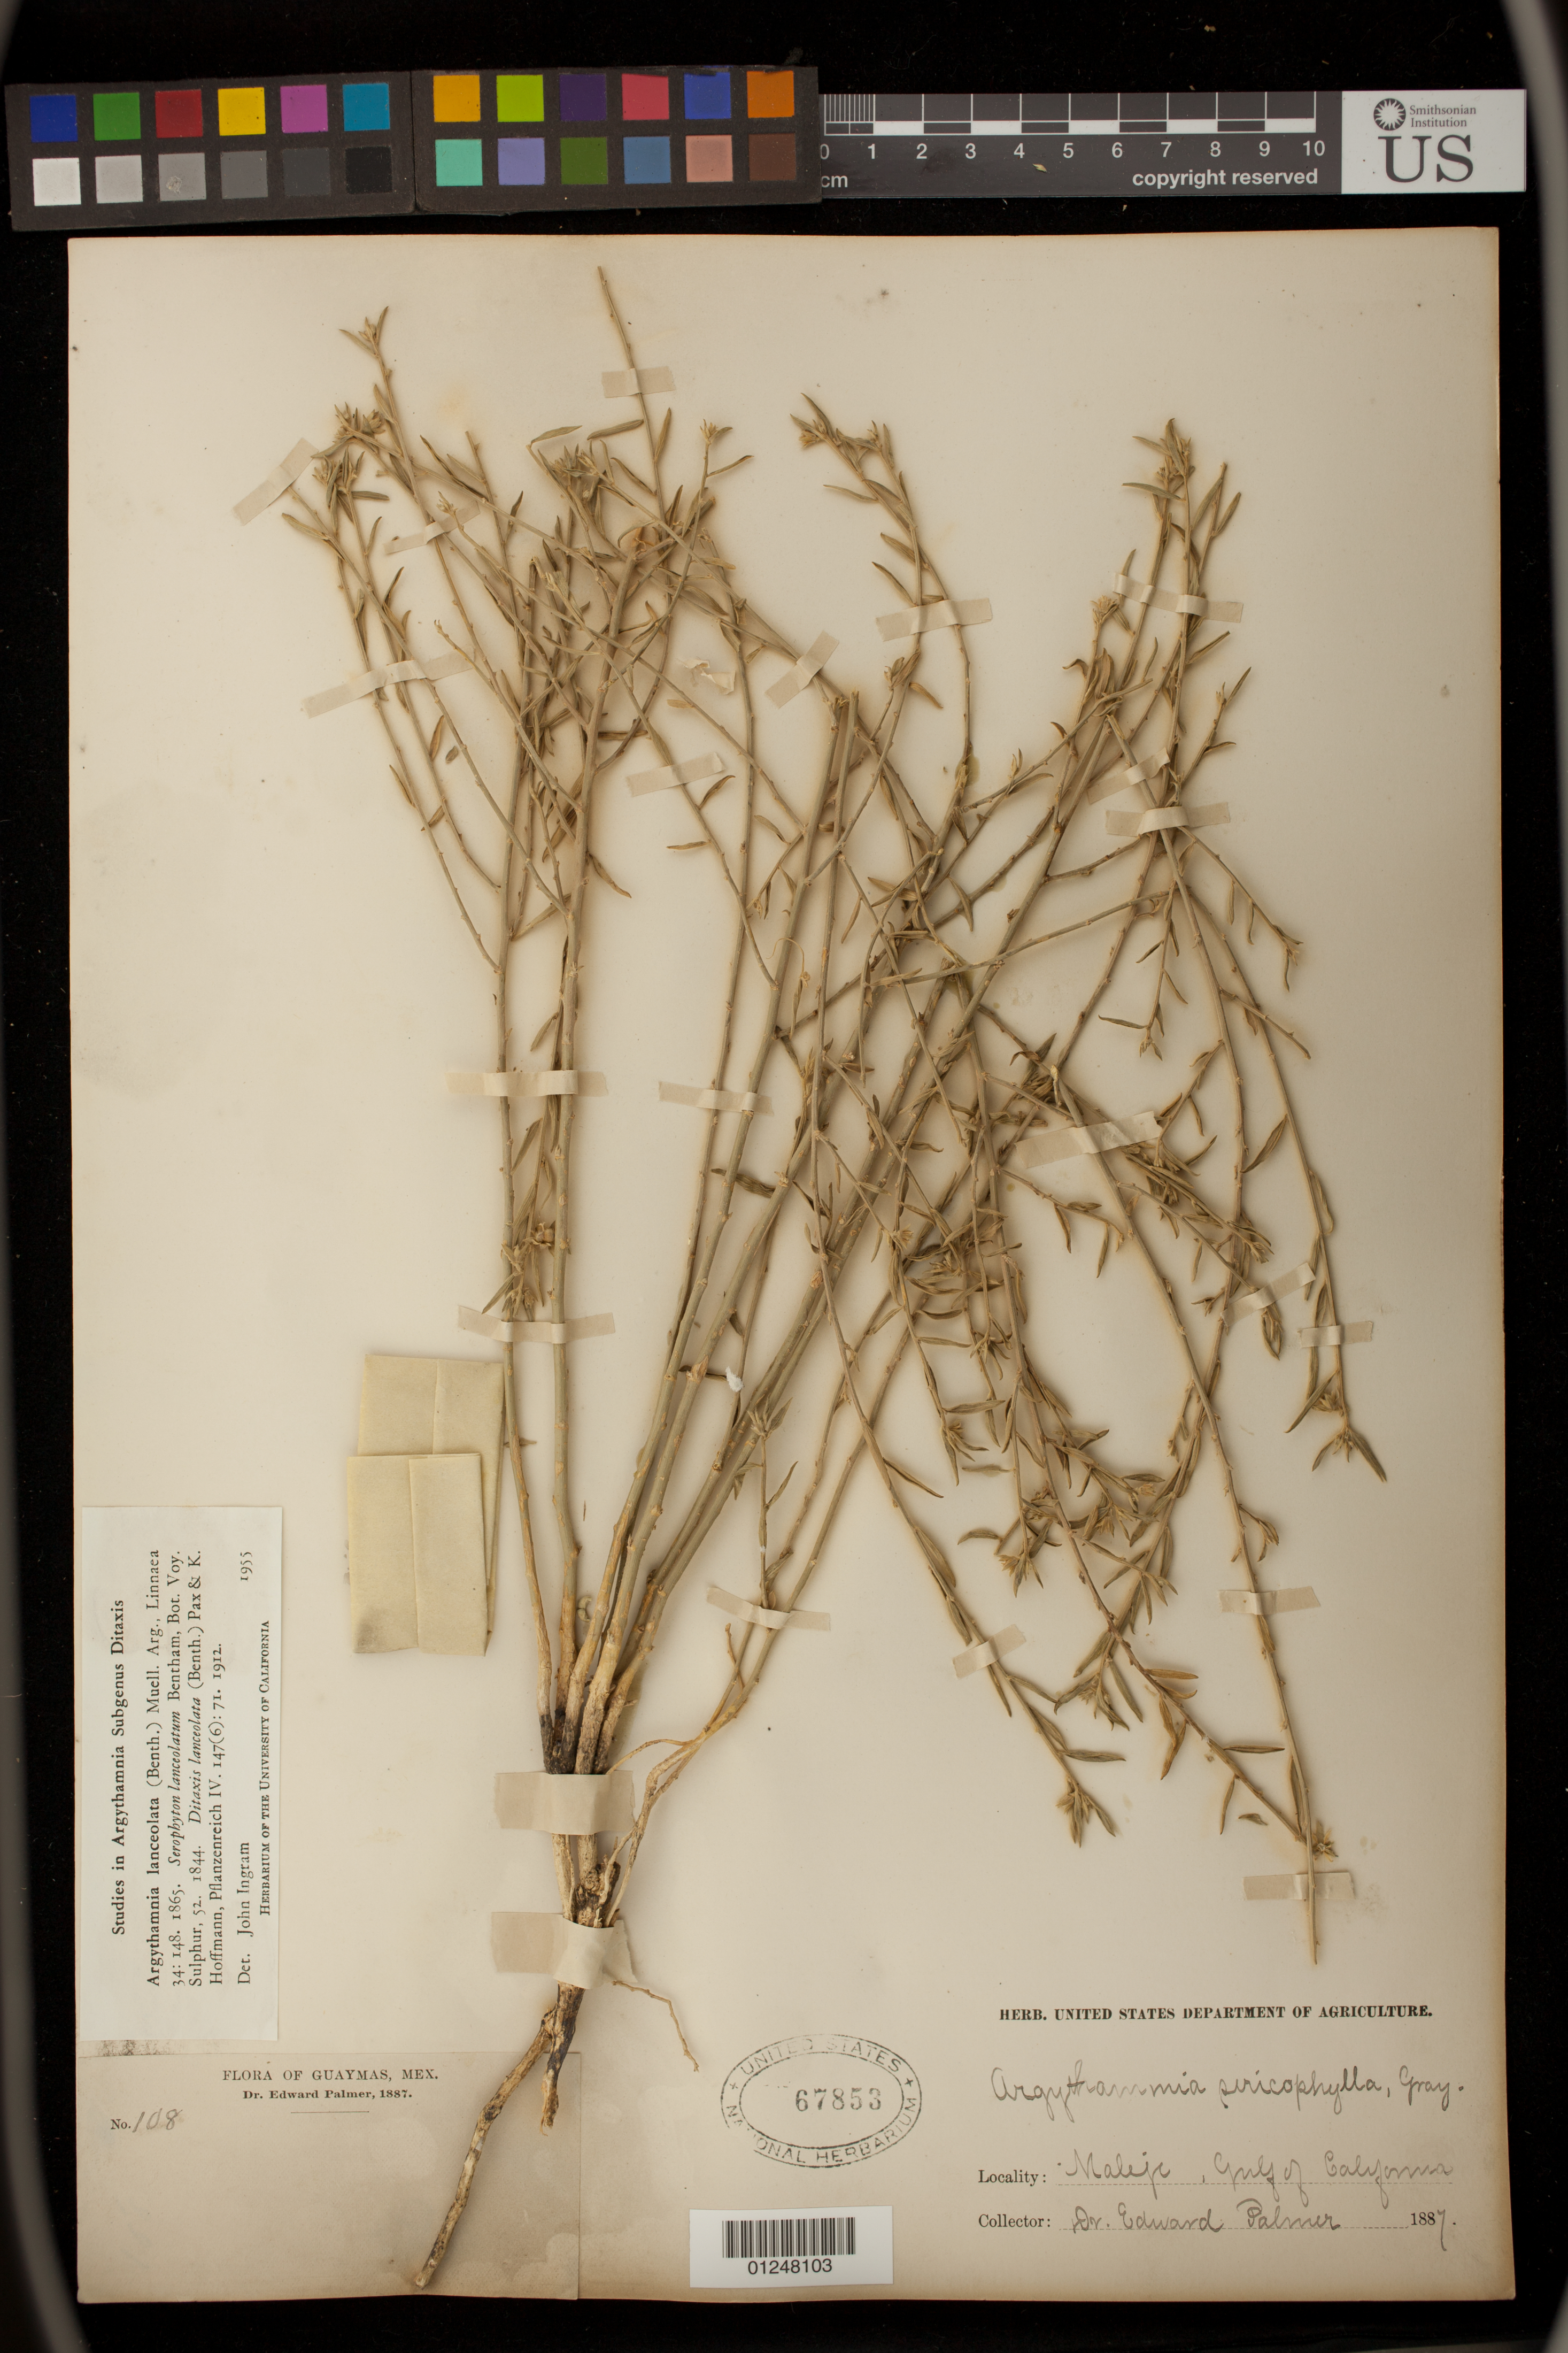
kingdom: Plantae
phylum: Tracheophyta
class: Magnoliopsida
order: Malpighiales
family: Euphorbiaceae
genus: Argythamnia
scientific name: Argythamnia lanceolata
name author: (Benth.) Müll. Arg.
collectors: E. Palmer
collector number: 108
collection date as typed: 1887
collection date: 1887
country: Mexico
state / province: Sonora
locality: Guaymas, Gulf of California.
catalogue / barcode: US 67853